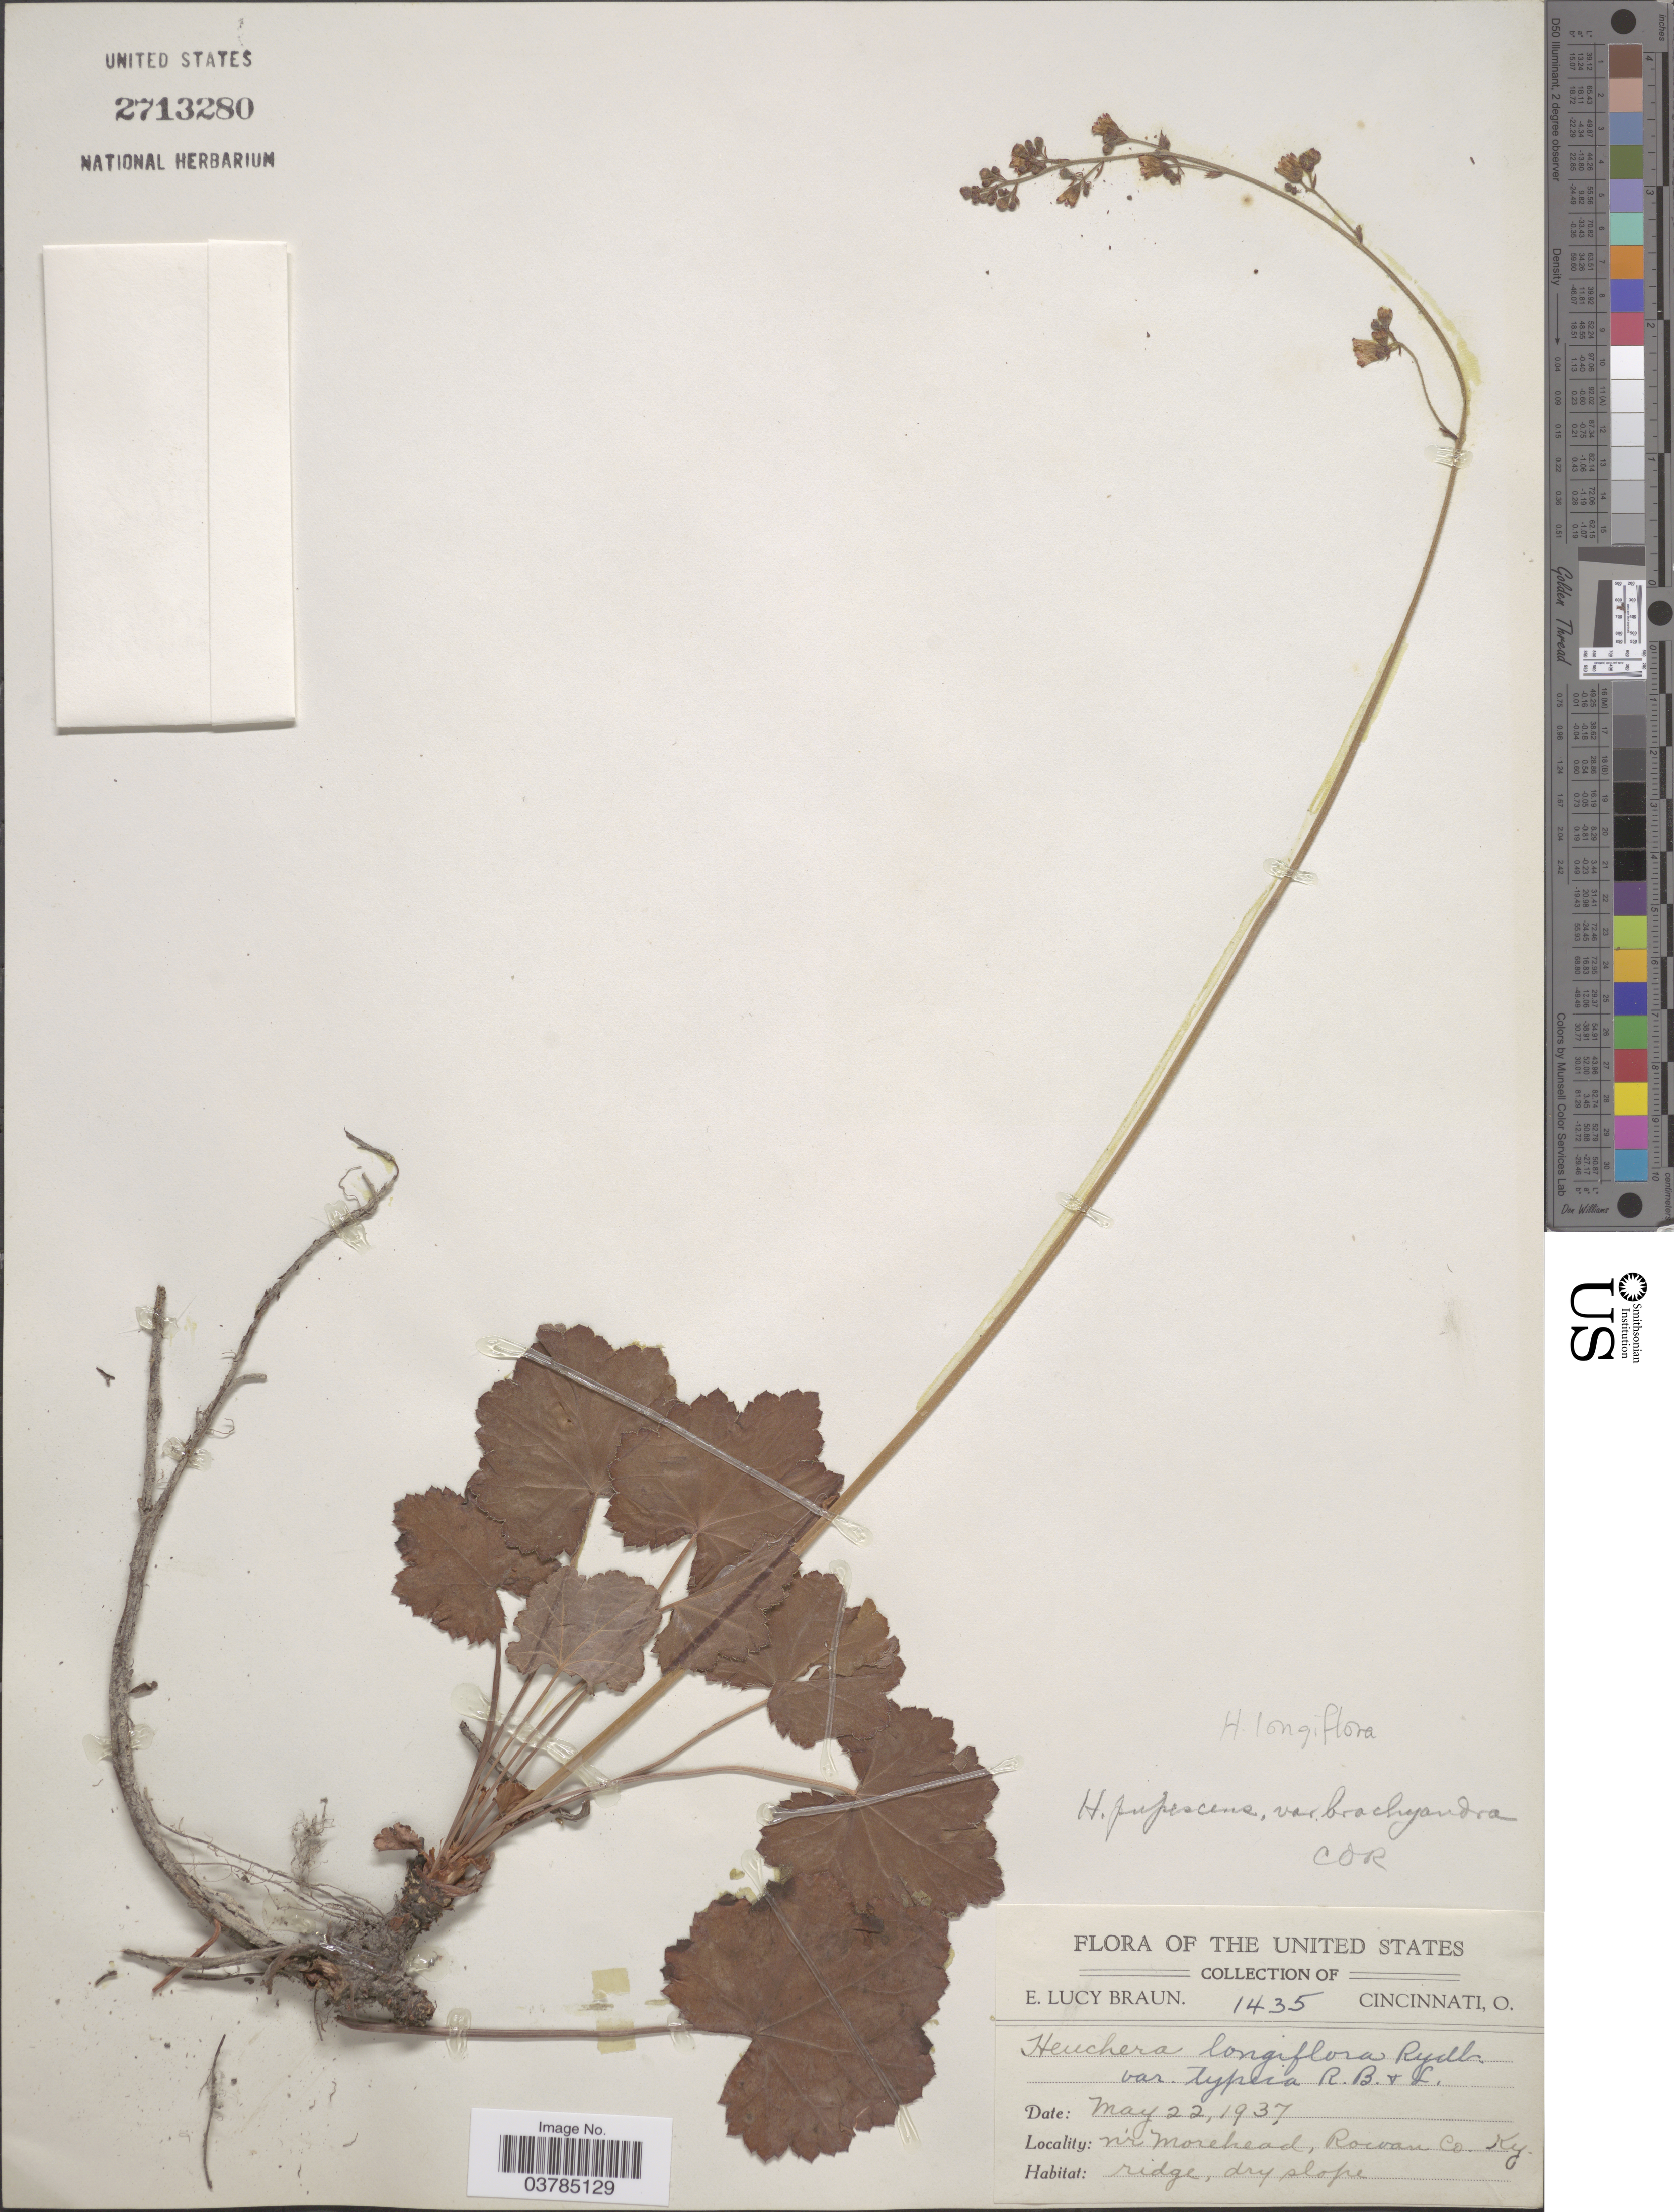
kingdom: Plantae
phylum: Tracheophyta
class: Magnoliopsida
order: Saxifragales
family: Saxifragaceae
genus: Heuchera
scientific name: Heuchera pubescens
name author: Pursh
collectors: E. L. Braun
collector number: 1435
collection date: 1937-05-22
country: United States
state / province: Kentucky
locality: Nr Morehead, Rowan Co.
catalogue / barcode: US 2713280